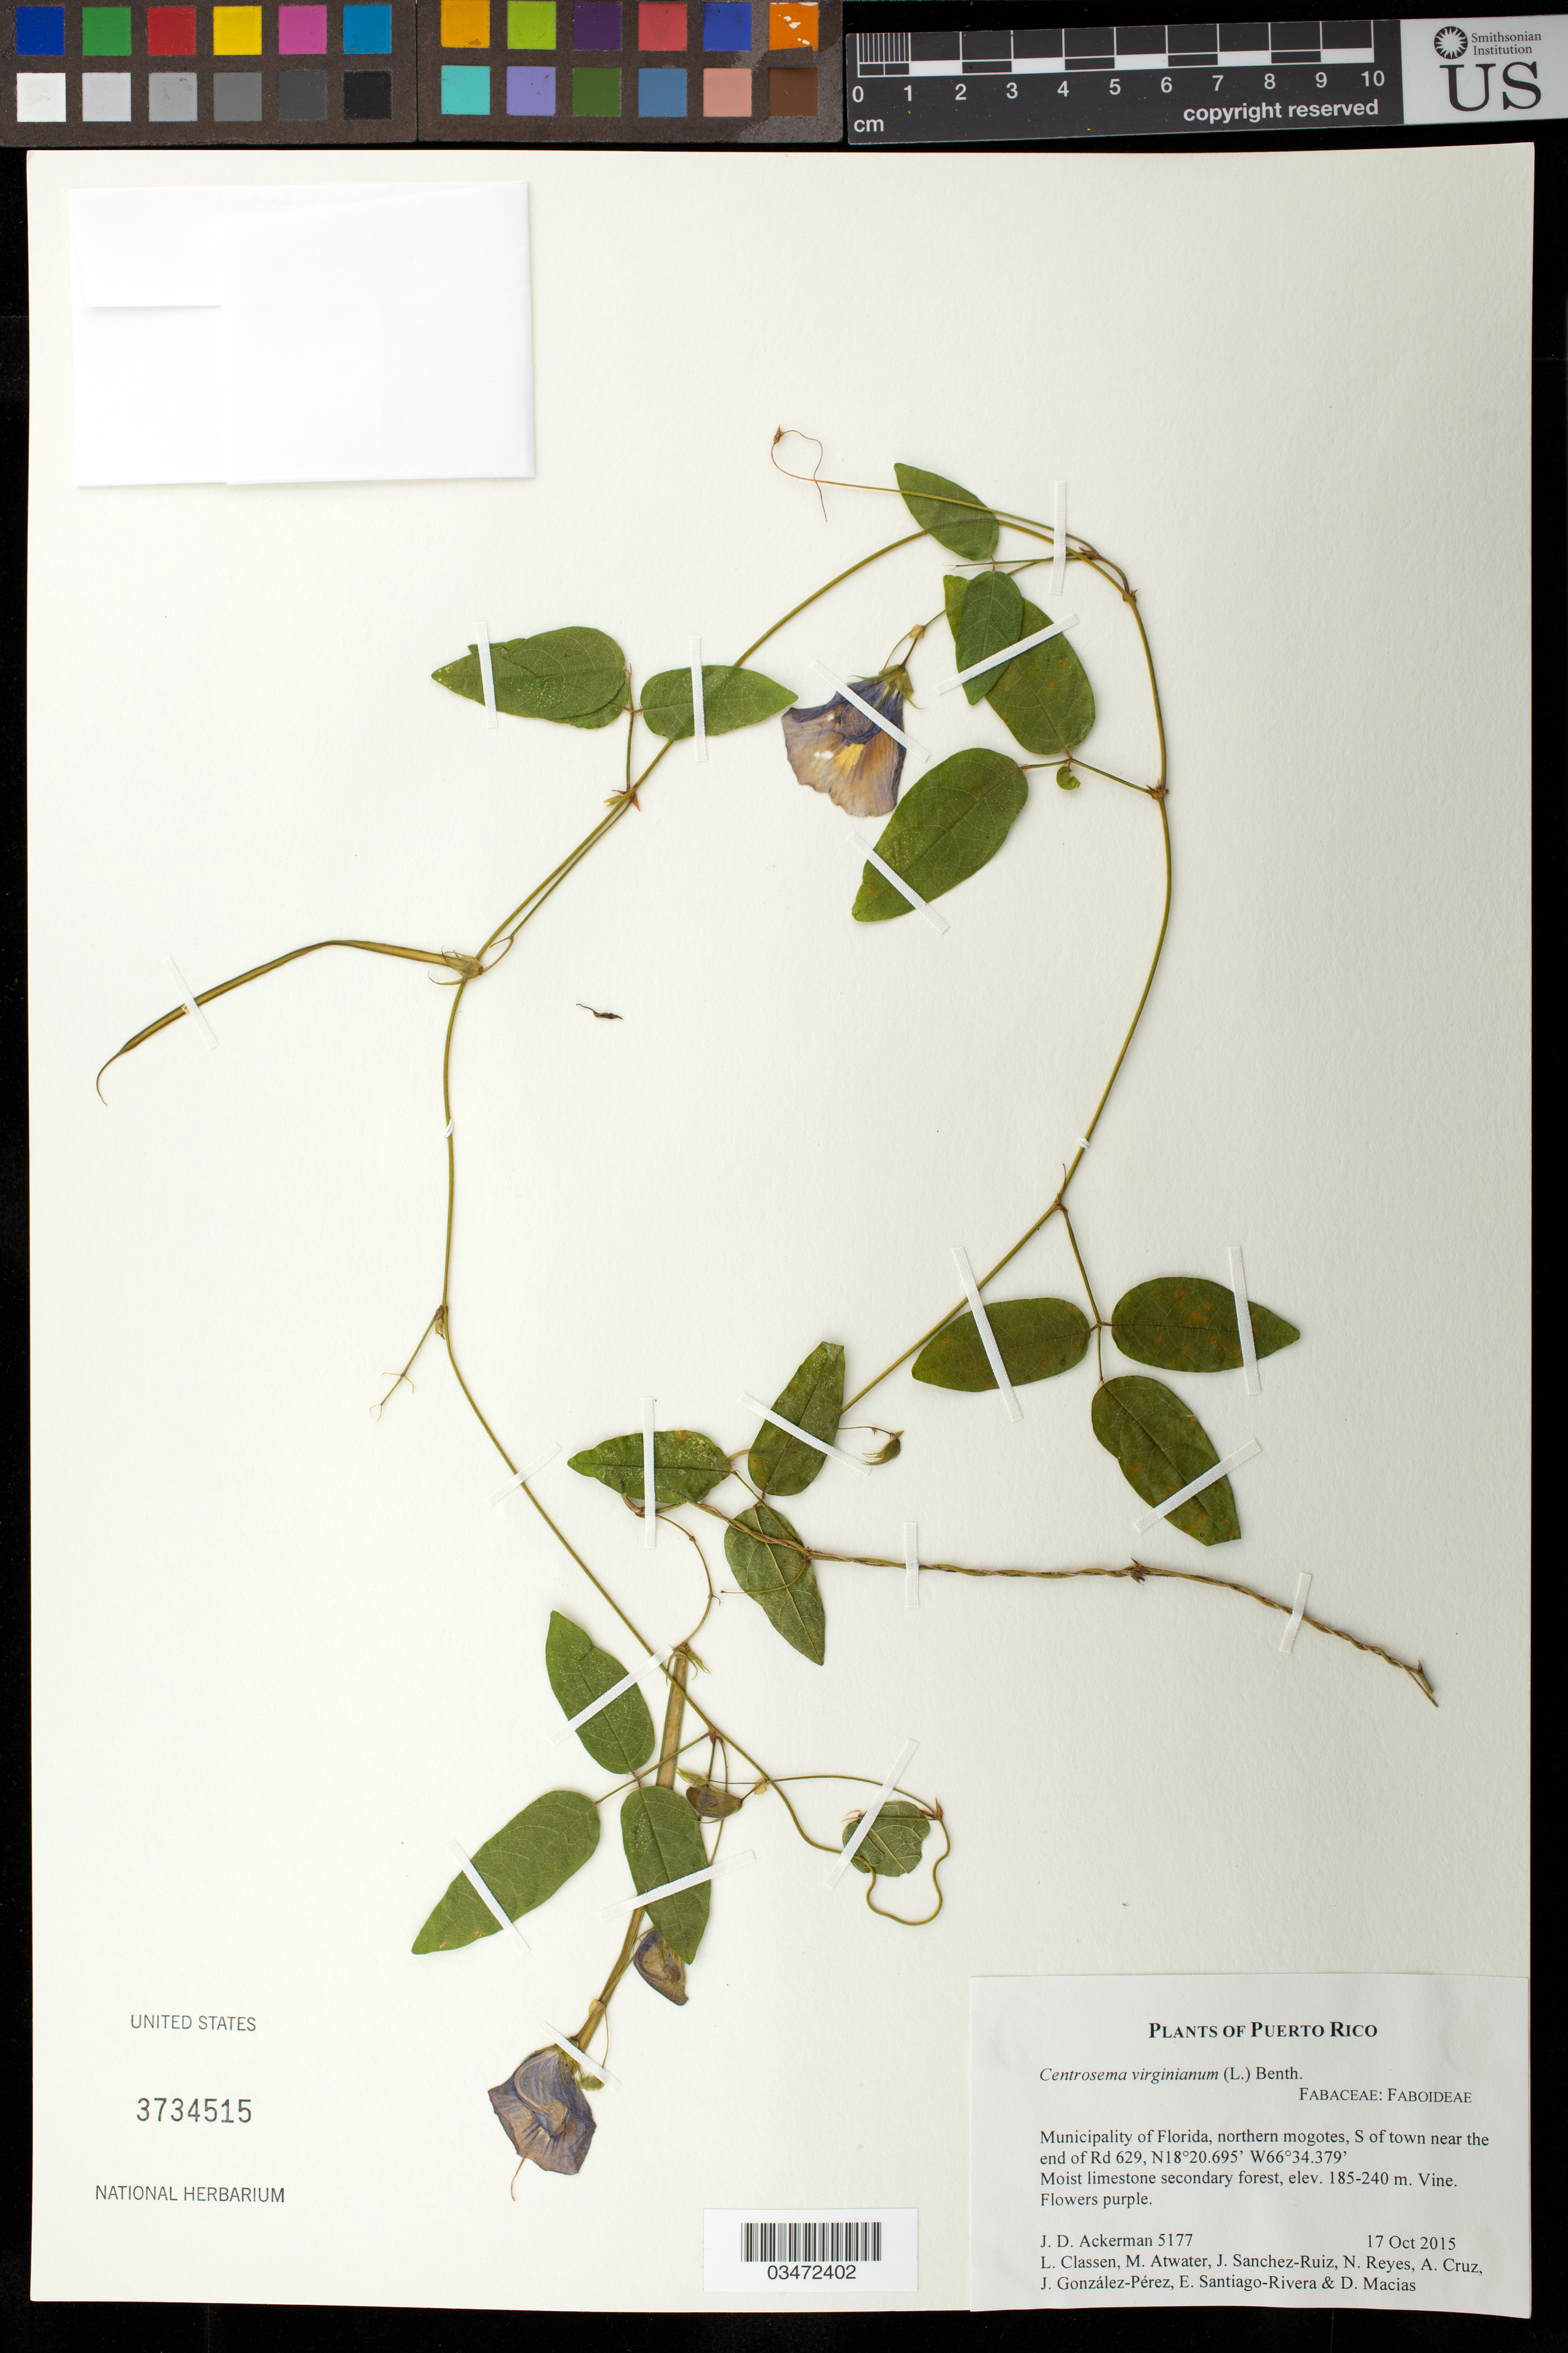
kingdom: Plantae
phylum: Tracheophyta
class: Magnoliopsida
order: Fabales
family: Fabaceae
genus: Centrosema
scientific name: Centrosema virginianum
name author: (L.) Benth.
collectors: J. D. Ackerman, L. Classen, M. Atwater, J. Sanchez-Ruiz, N. Reyes, A. Cruz, J. González-Pérez, E. Santiago-Rivera & D. Macías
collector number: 5177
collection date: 2015-10-17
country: Puerto Rico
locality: Mun. Florida, northern mogotes, S of town near the end of Rd 629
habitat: Moist limestone secondary forest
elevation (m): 185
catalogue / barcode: US 3734515